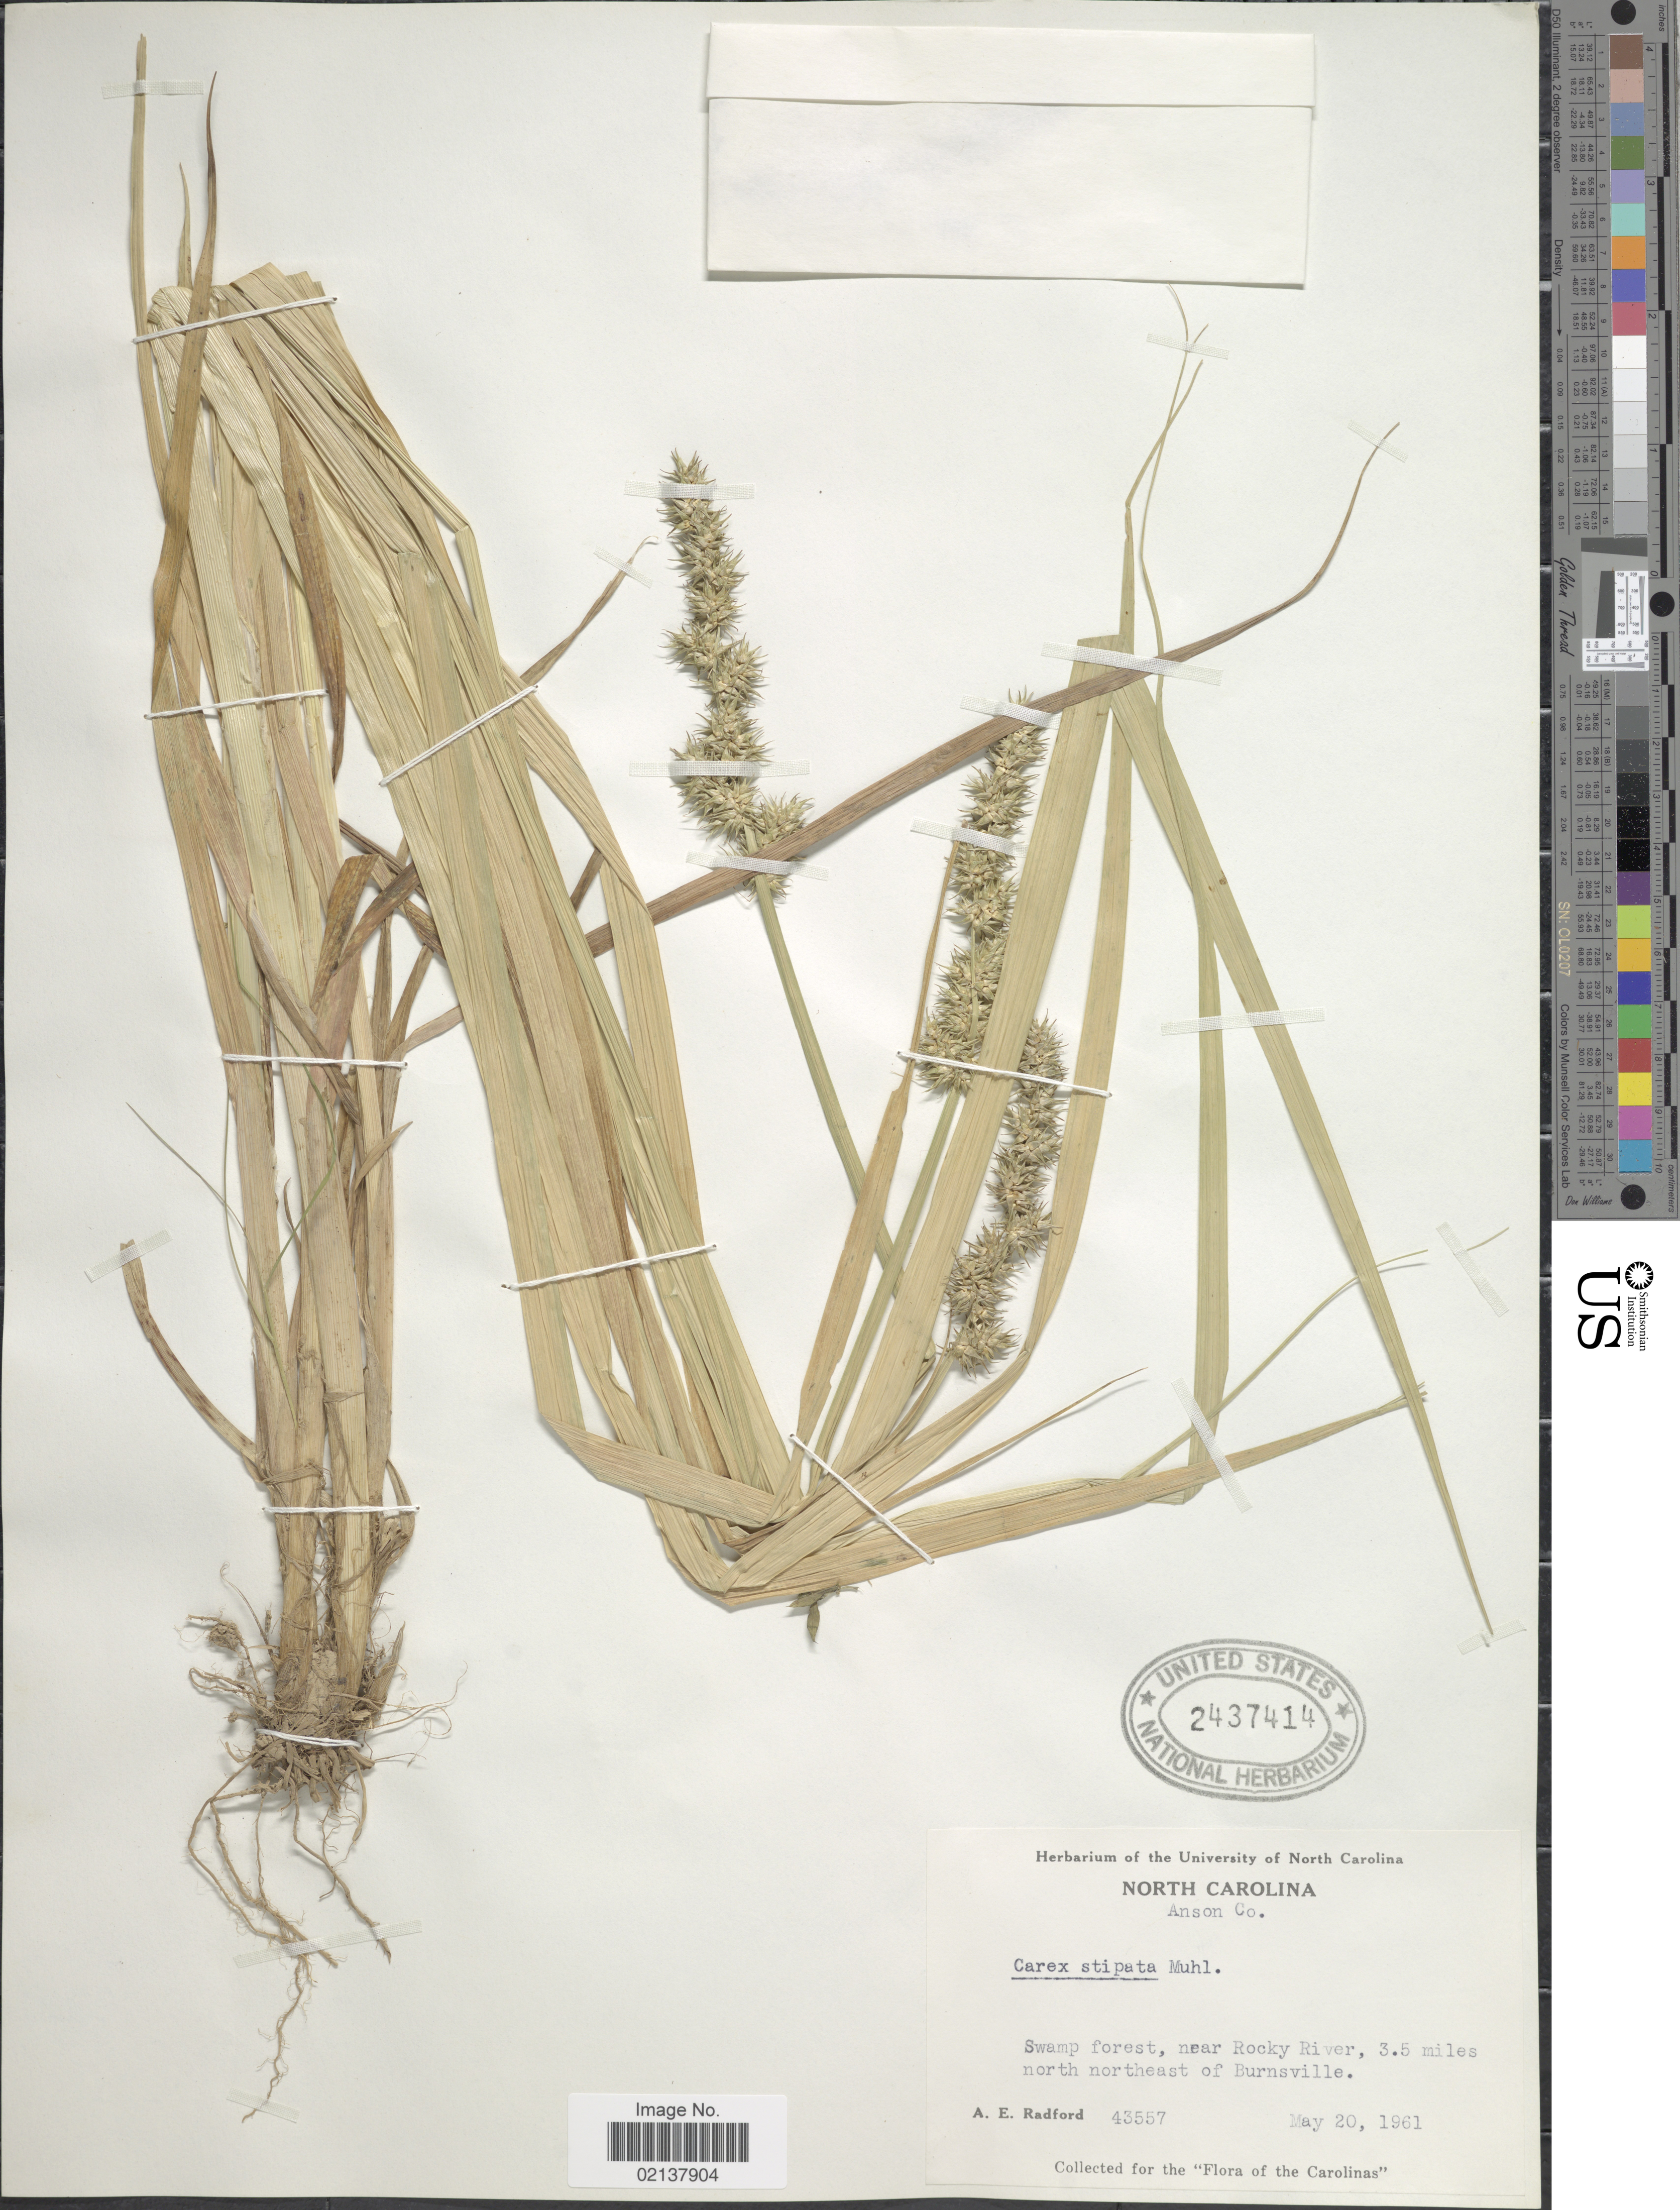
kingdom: Plantae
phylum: Tracheophyta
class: Liliopsida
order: Poales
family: Cyperaceae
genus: Carex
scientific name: Carex stipata var. maxima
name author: Chapm. ex Boott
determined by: Strong, Mark T., (BOT), Smithsonian Institution - National Museum of Natural History (UNITED STATES)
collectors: A. E. Radford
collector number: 43557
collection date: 1961-05-20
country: United States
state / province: North Carolina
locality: Anson Co, Swamp forest, near Rocky River, 3.5 miles north northeast of Burnsville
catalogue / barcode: US 2437414